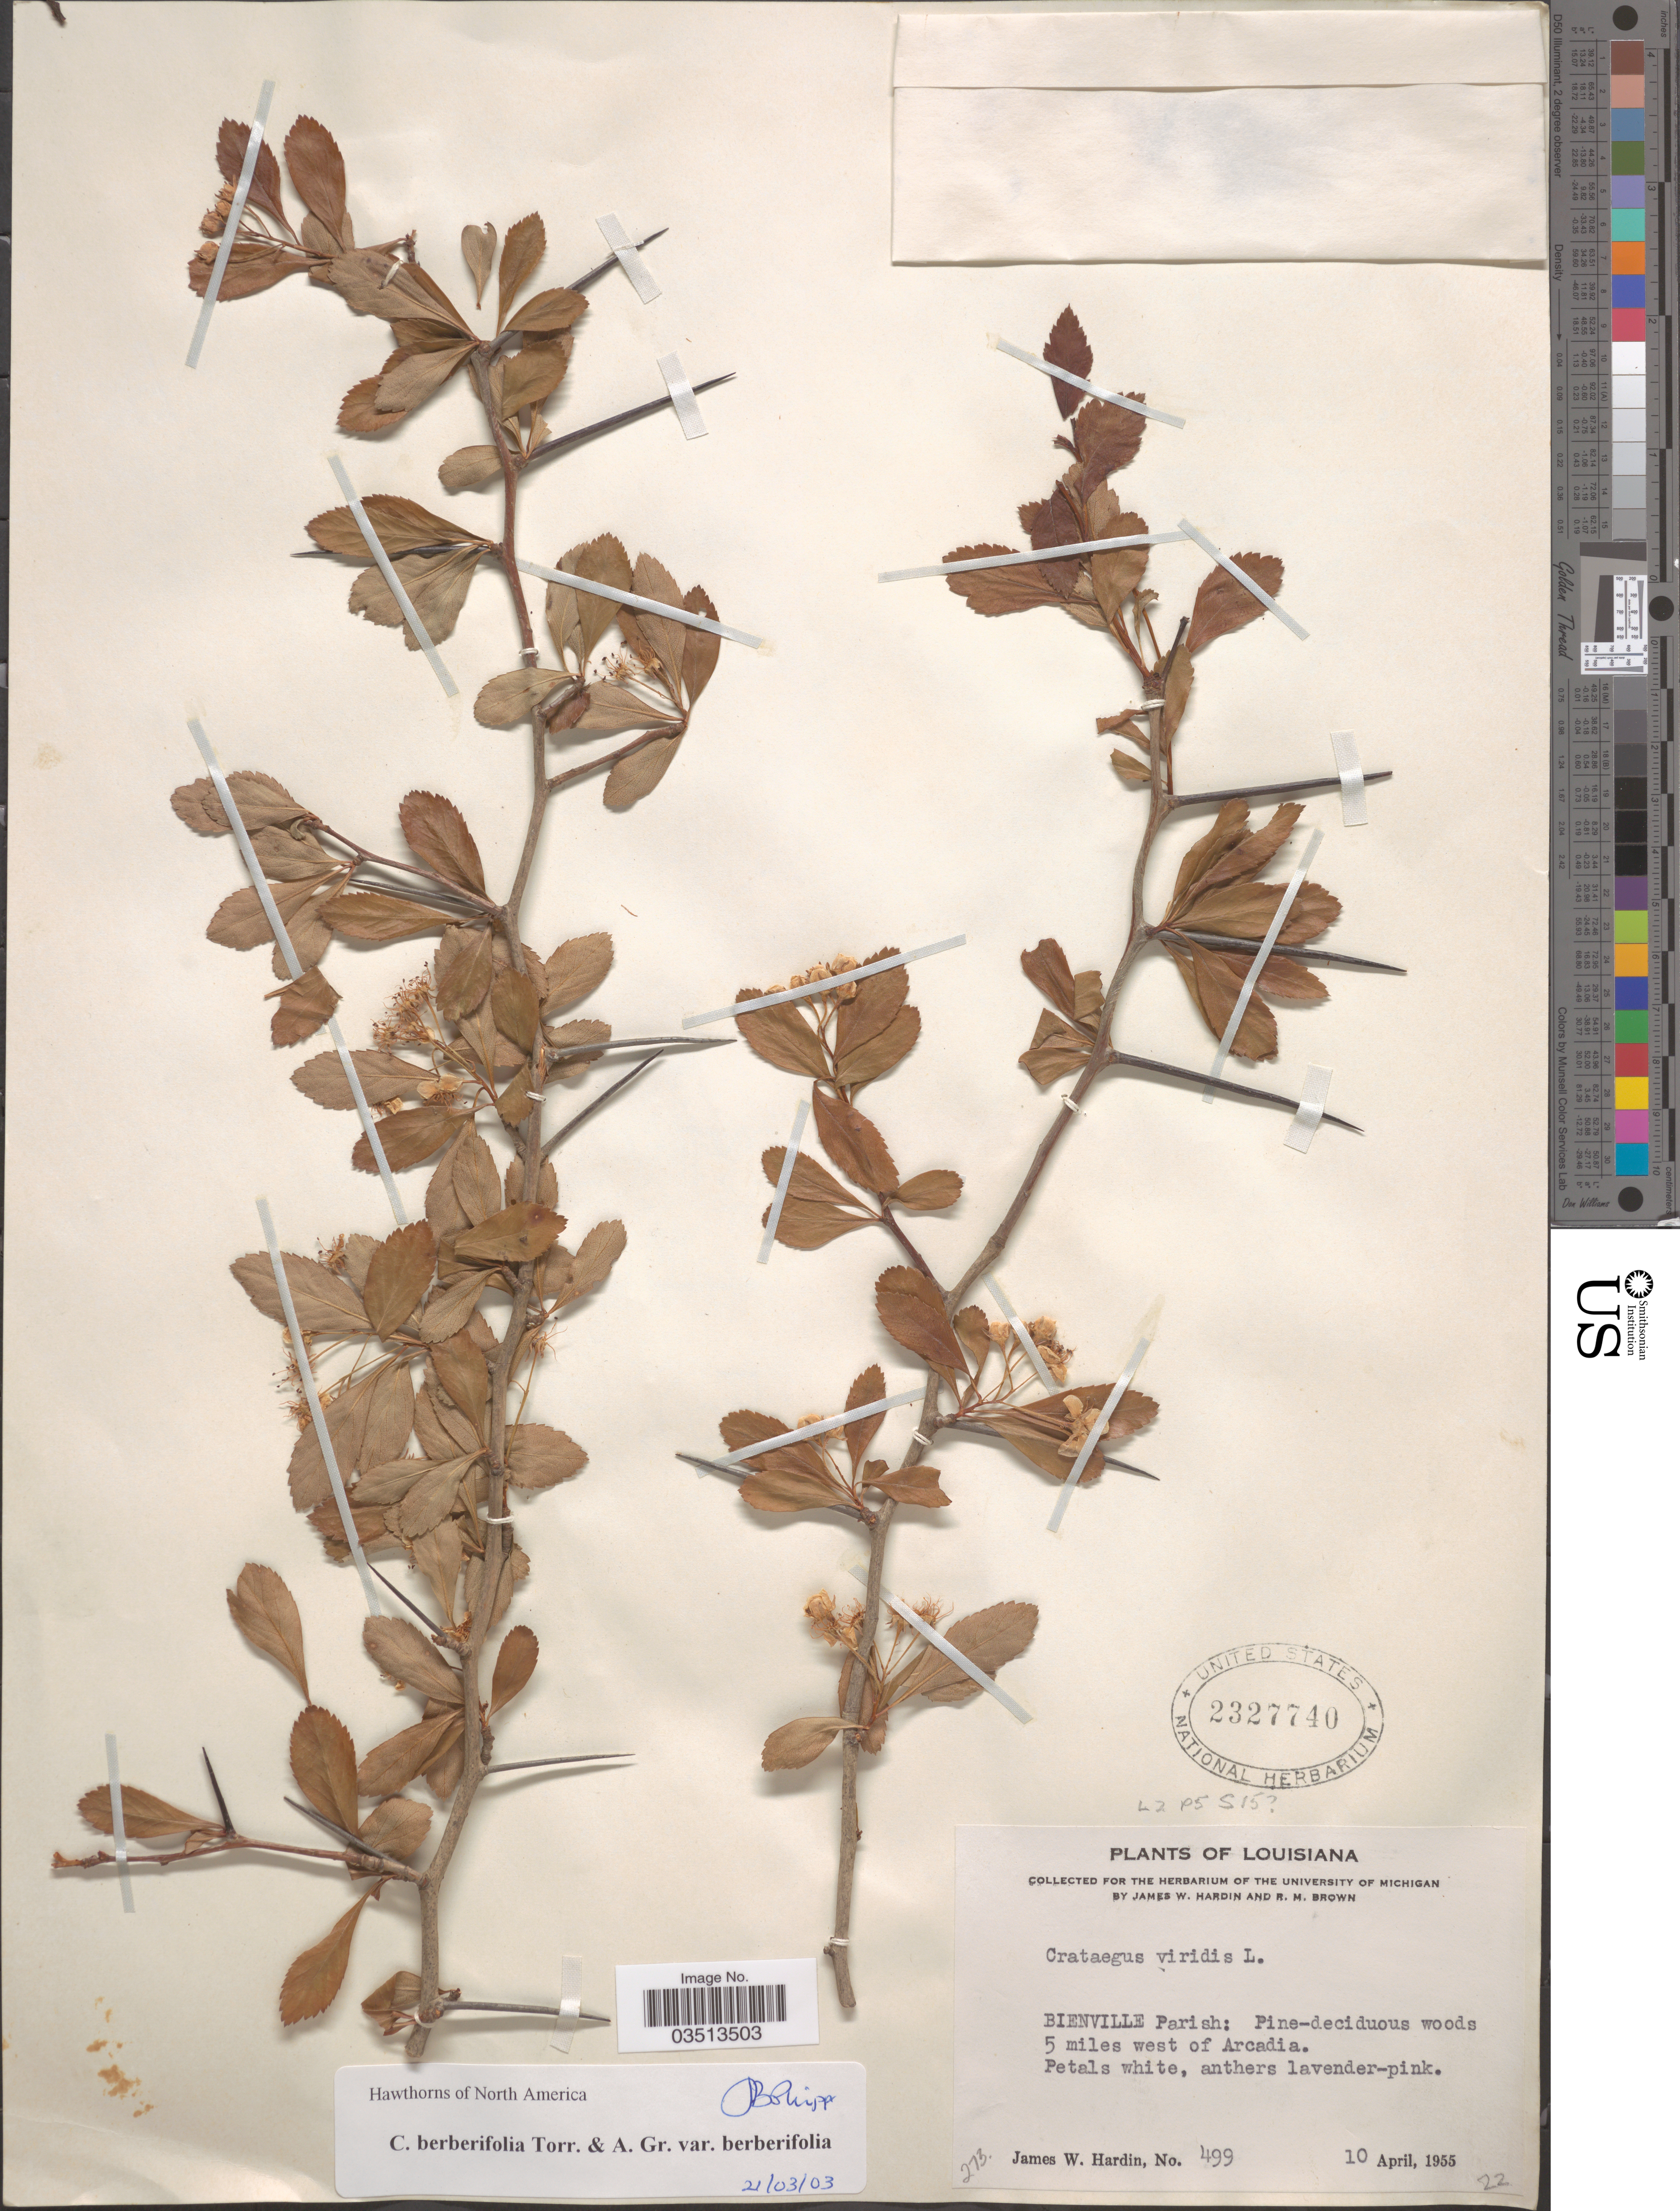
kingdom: Plantae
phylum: Tracheophyta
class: Magnoliopsida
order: Rosales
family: Rosaceae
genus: Crataegus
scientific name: Crataegus berberifolia var. berberifolia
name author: Torr. & A. Gray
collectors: J. W. Hardin & R. Brown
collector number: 499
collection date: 1955-04-10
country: United States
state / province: Louisiana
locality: Bienville Parish: Pine-deciduous woods 5 miles west of Arcadia.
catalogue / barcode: US 2327740